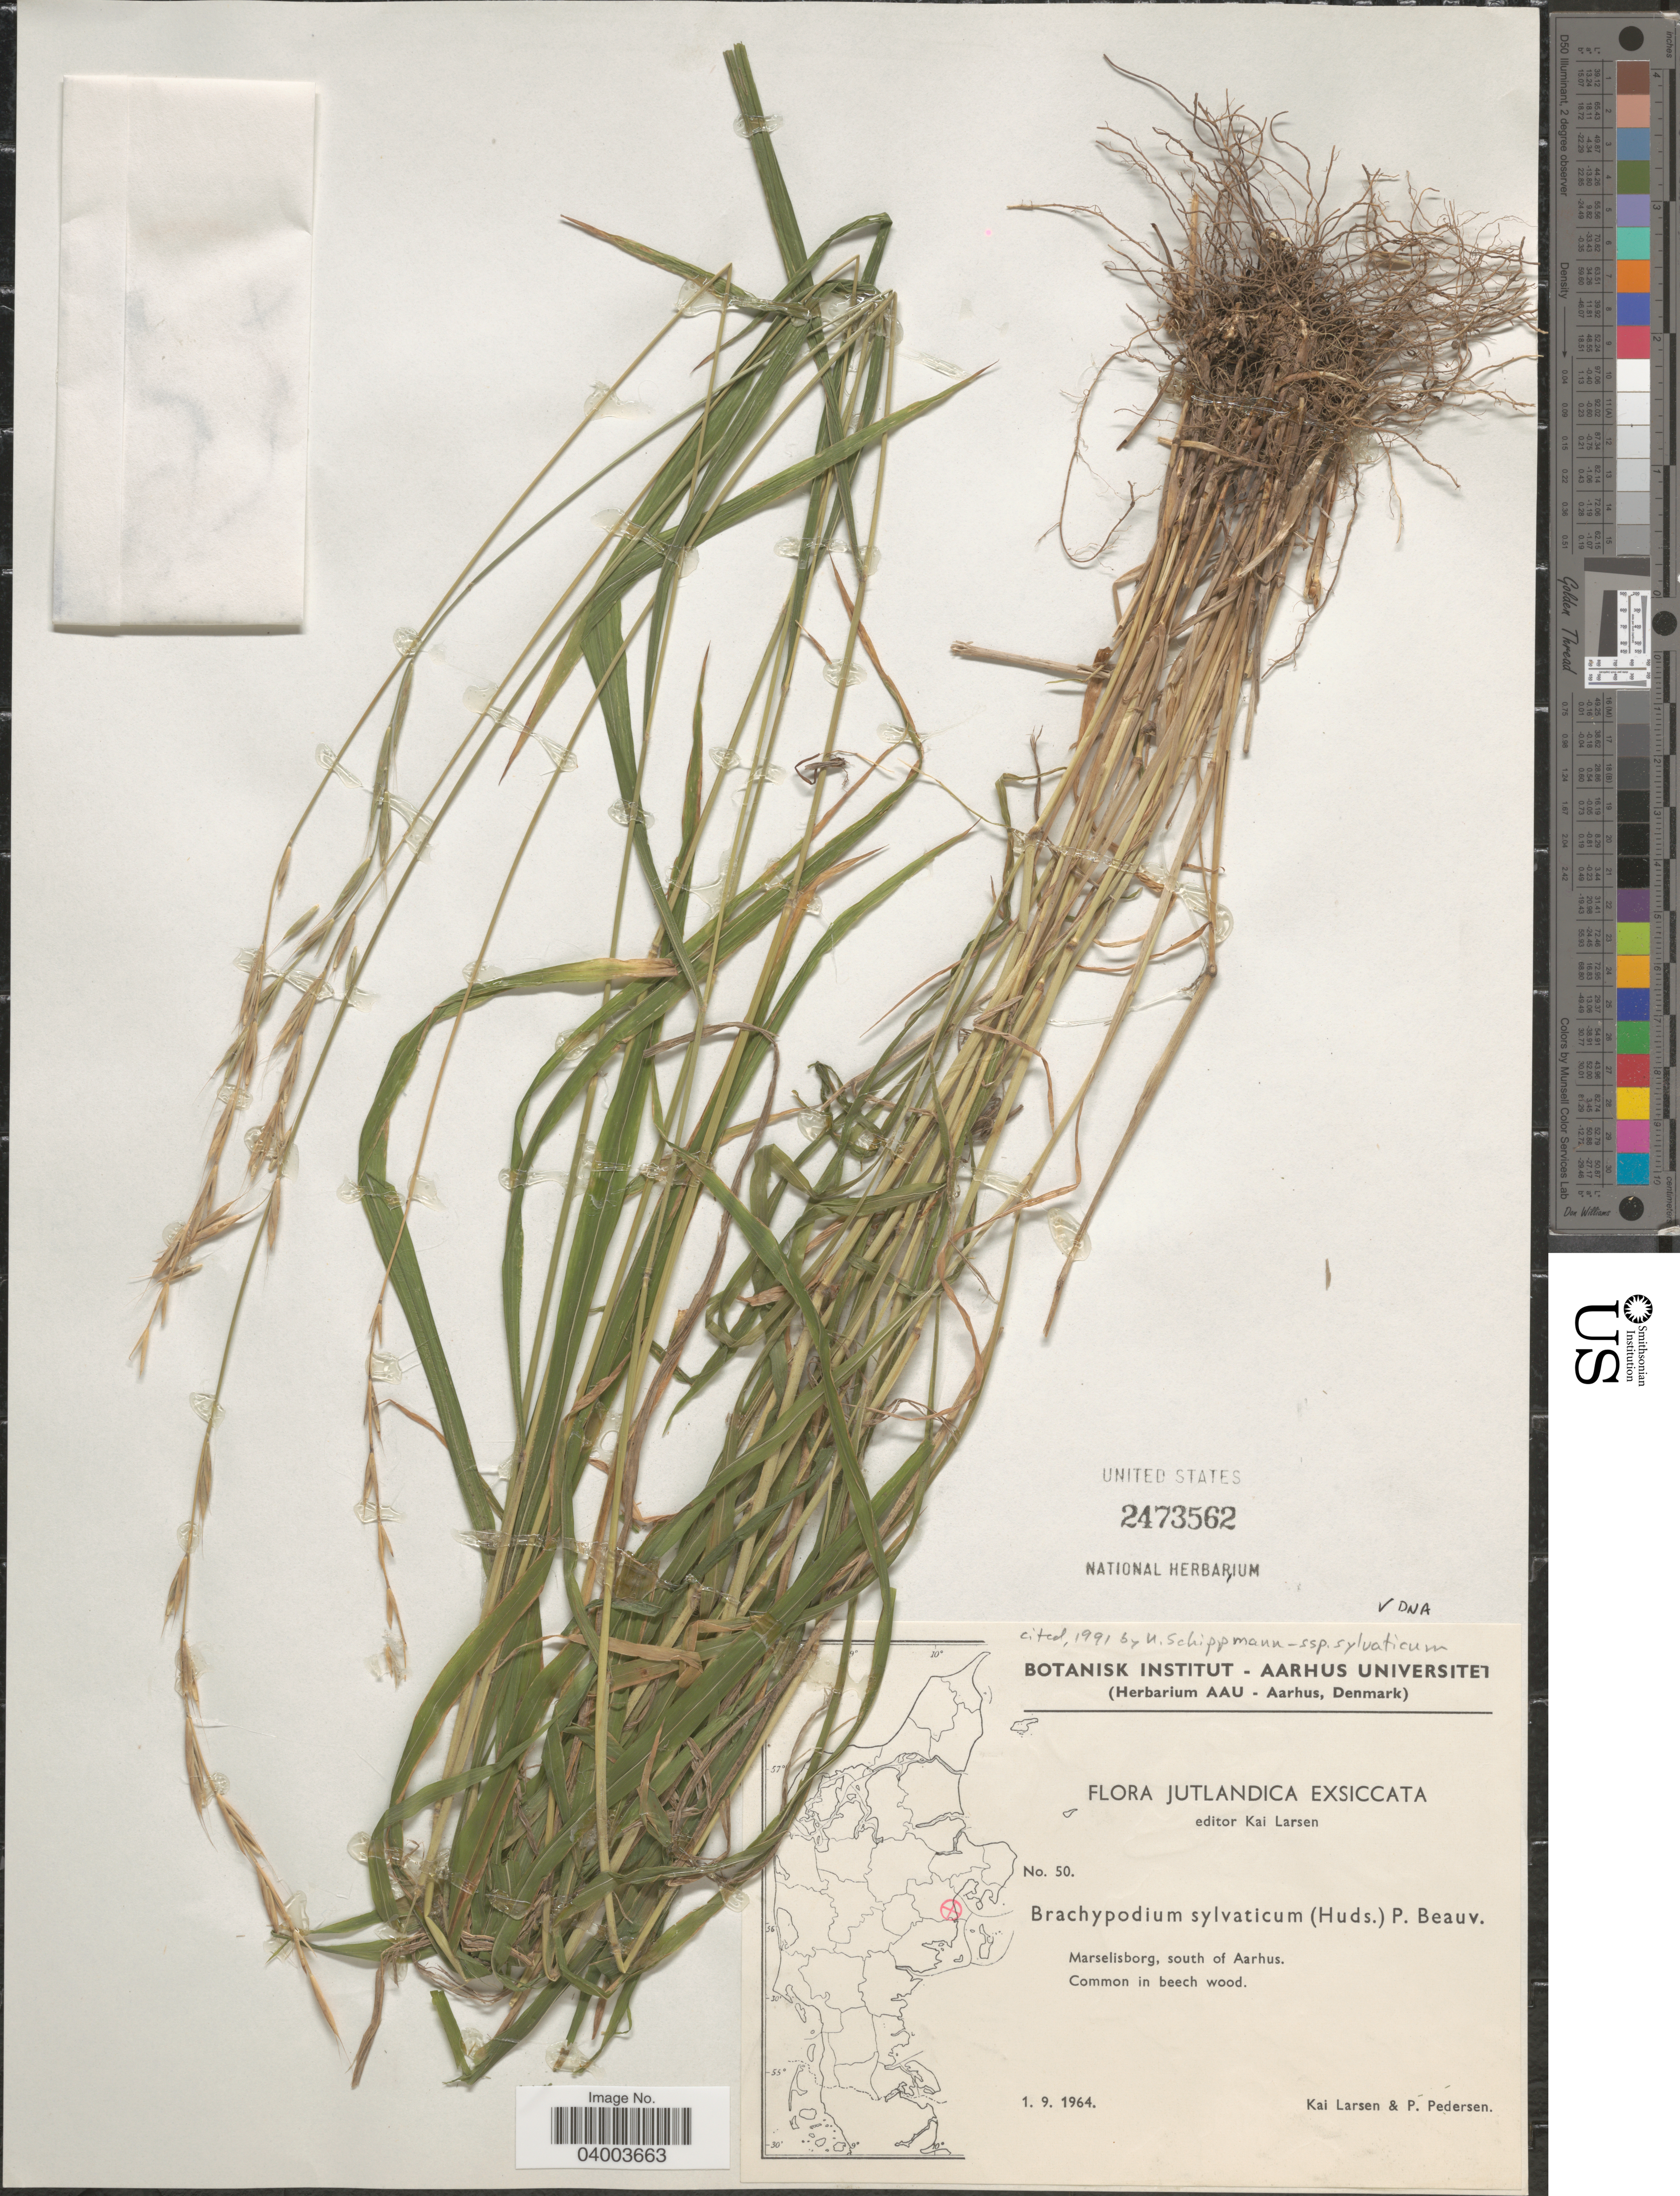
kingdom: Plantae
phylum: Tracheophyta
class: Liliopsida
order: Poales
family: Poaceae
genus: Brachypodium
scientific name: Brachypodium sylvaticum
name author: (Huds.) P. Beauv.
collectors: K. Larsen & P. Pedersen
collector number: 50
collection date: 1964-09-01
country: Denmark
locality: Jutlandica. Marselisborg, south of Aarhus.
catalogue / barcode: US 2473562